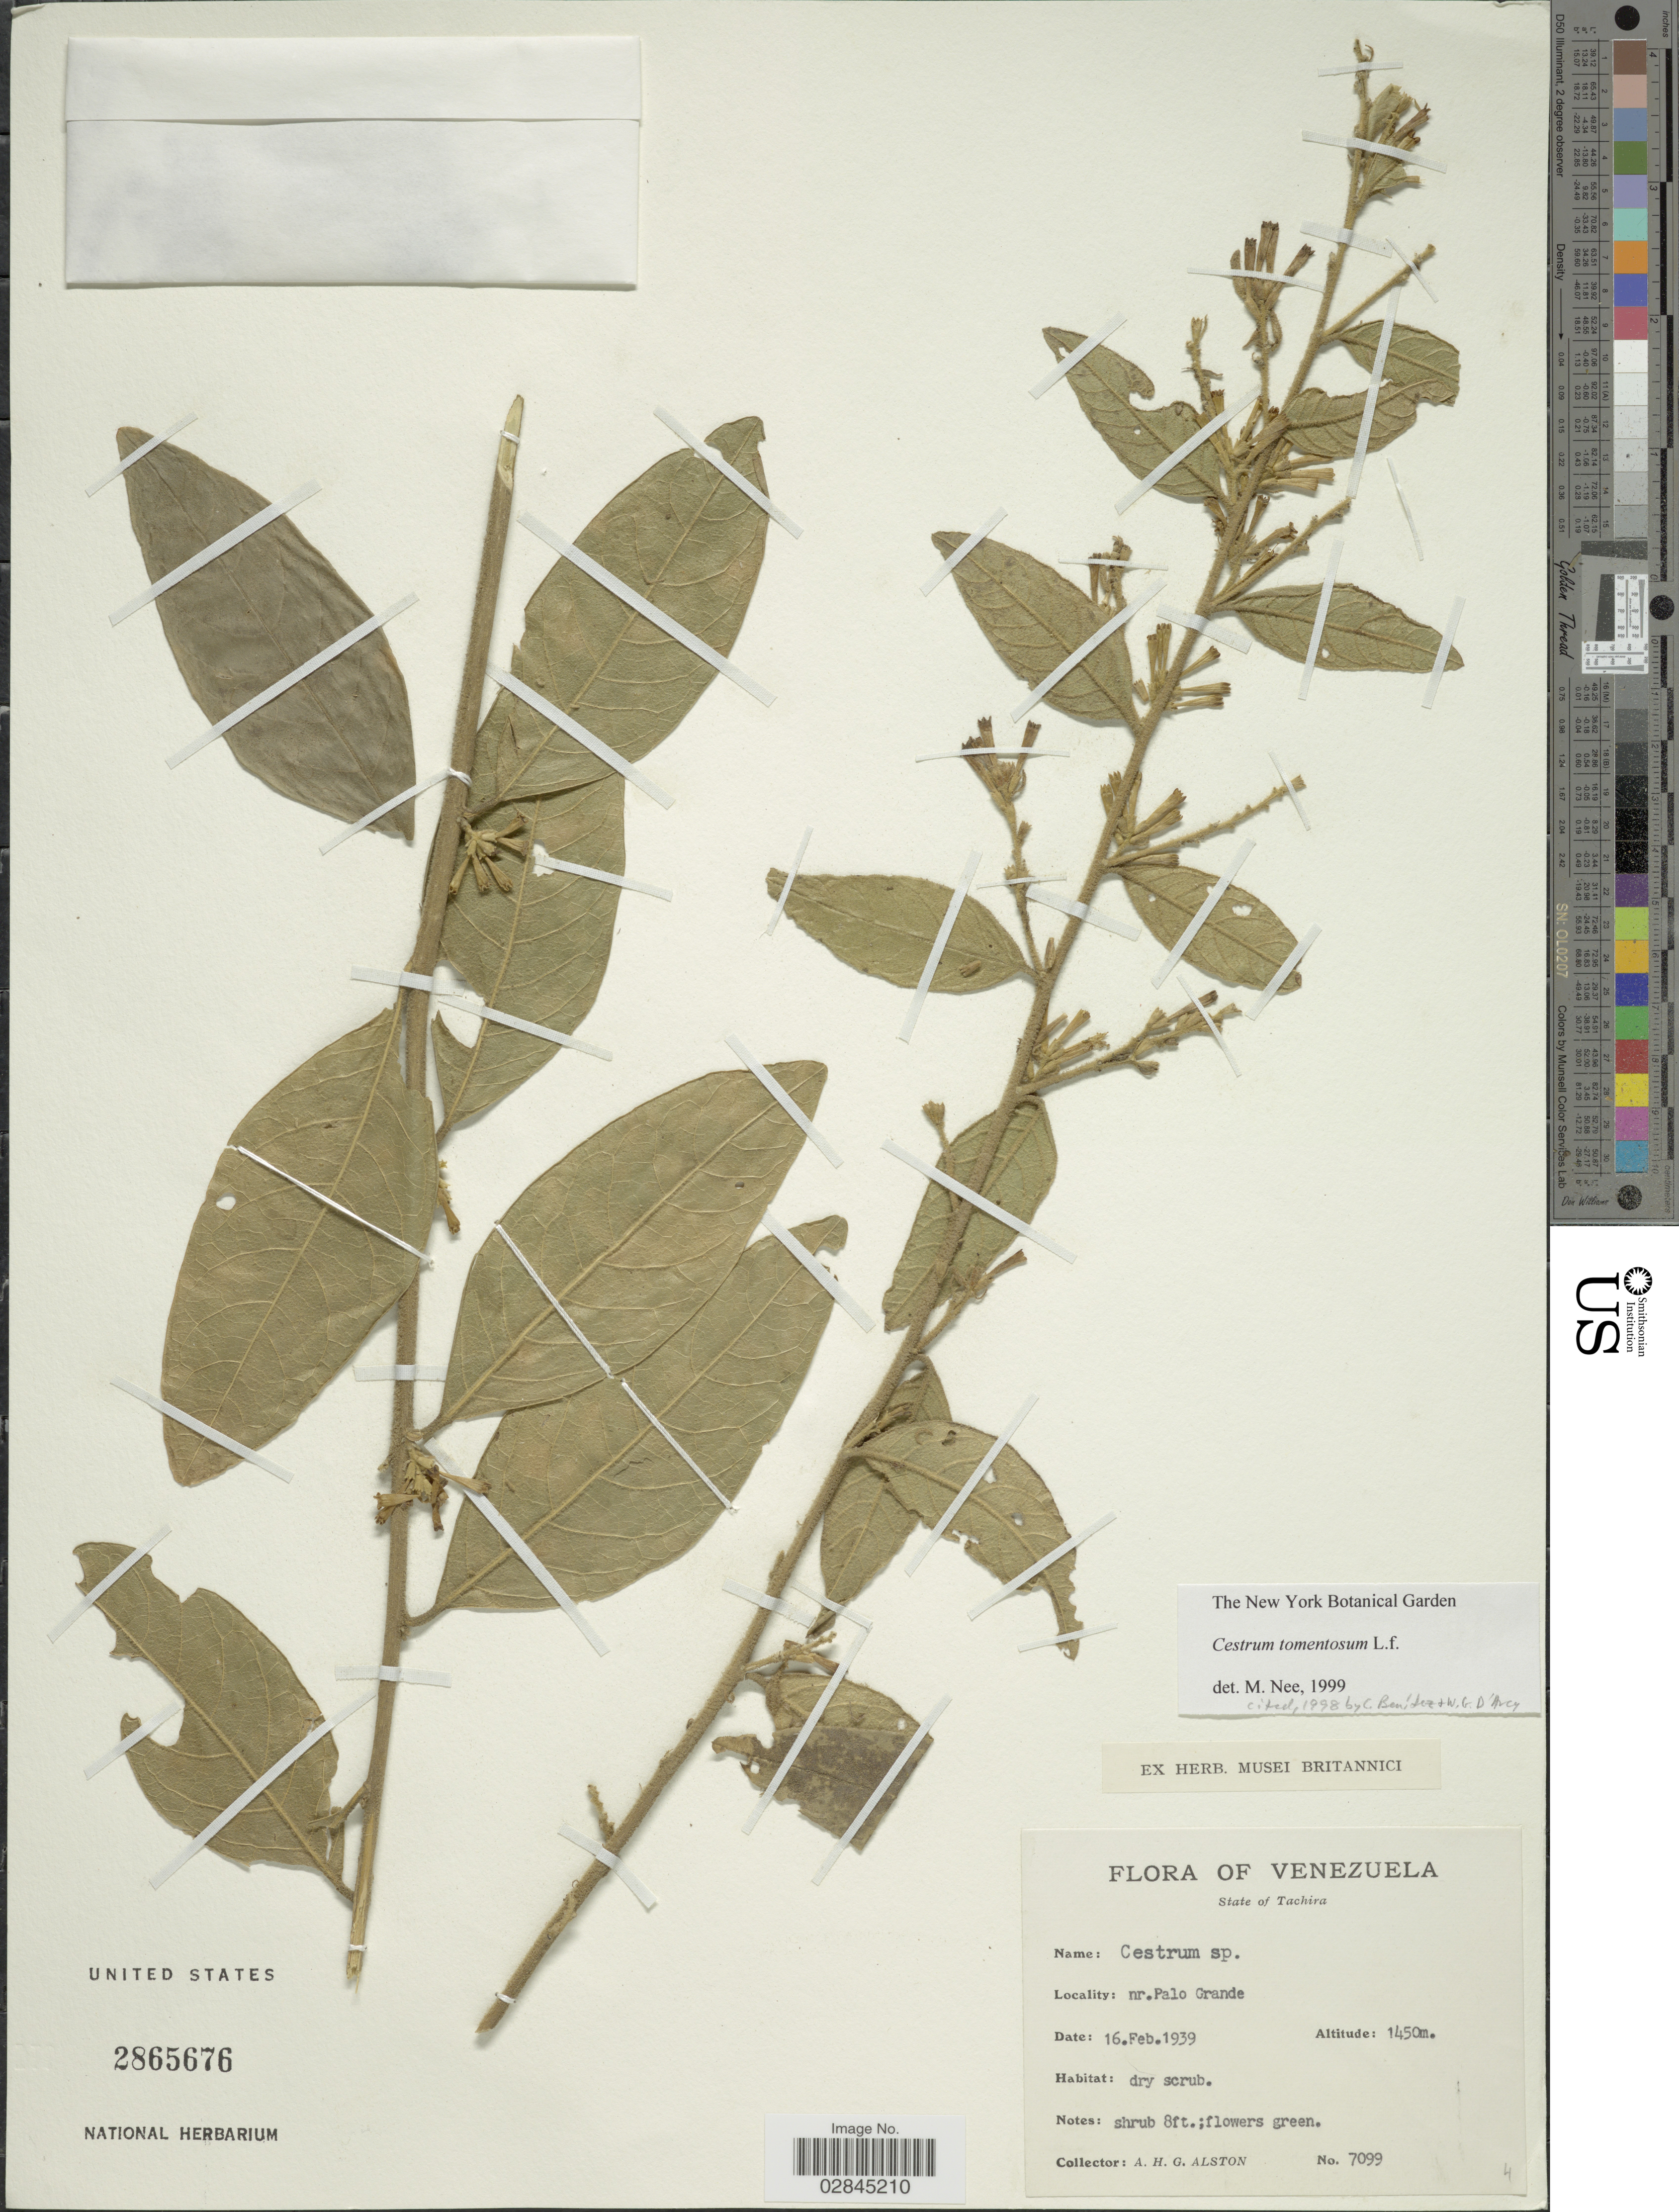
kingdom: Plantae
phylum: Tracheophyta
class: Magnoliopsida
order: Solanales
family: Solanaceae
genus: Cestrum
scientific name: Cestrum tomentosum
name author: L. f.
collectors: A. H. Alston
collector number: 7099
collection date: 1939-02-16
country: Venezuela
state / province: Tachira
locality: Nr. Palo Grande.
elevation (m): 1450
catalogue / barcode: US 2865676